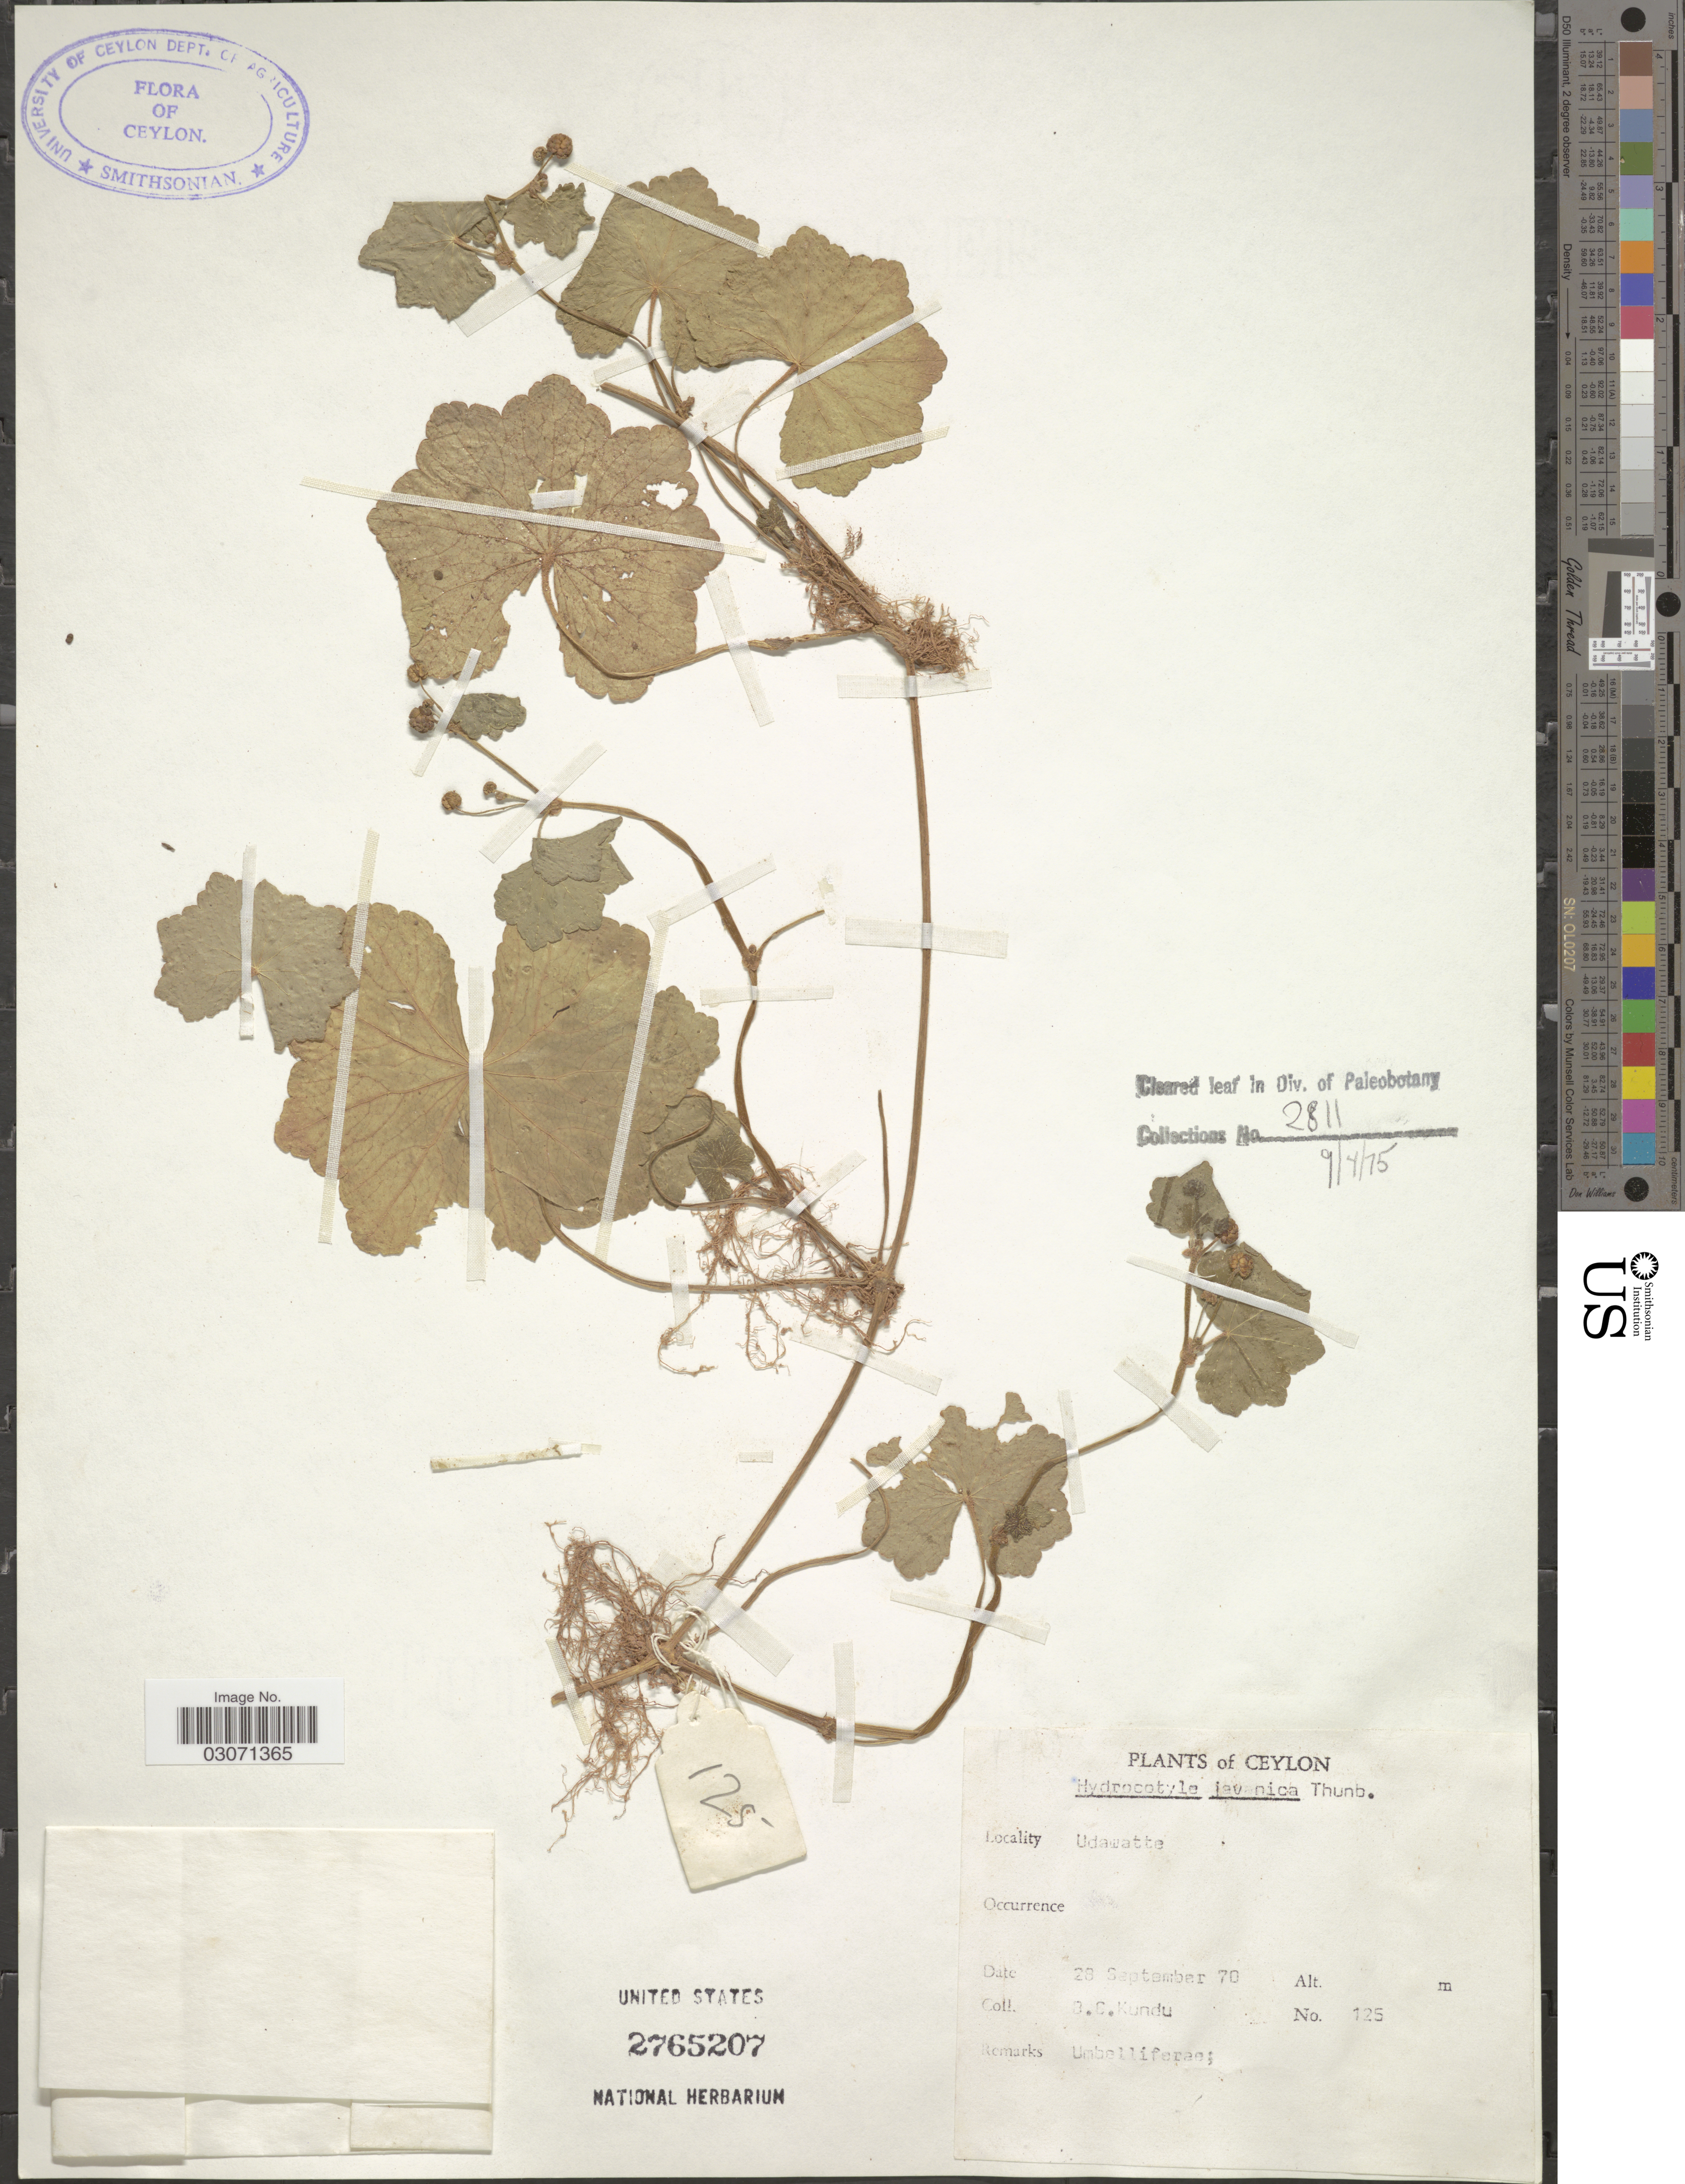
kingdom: Plantae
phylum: Tracheophyta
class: Magnoliopsida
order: Apiales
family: Araliaceae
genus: Hydrocotyle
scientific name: Hydrocotyle javanica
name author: Thunb.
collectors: B. C. Kundu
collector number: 125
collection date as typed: Transcribed d/m/y: 28/9/70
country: Sri Lanka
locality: Ceylon. Udawatte.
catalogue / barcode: US 2765207